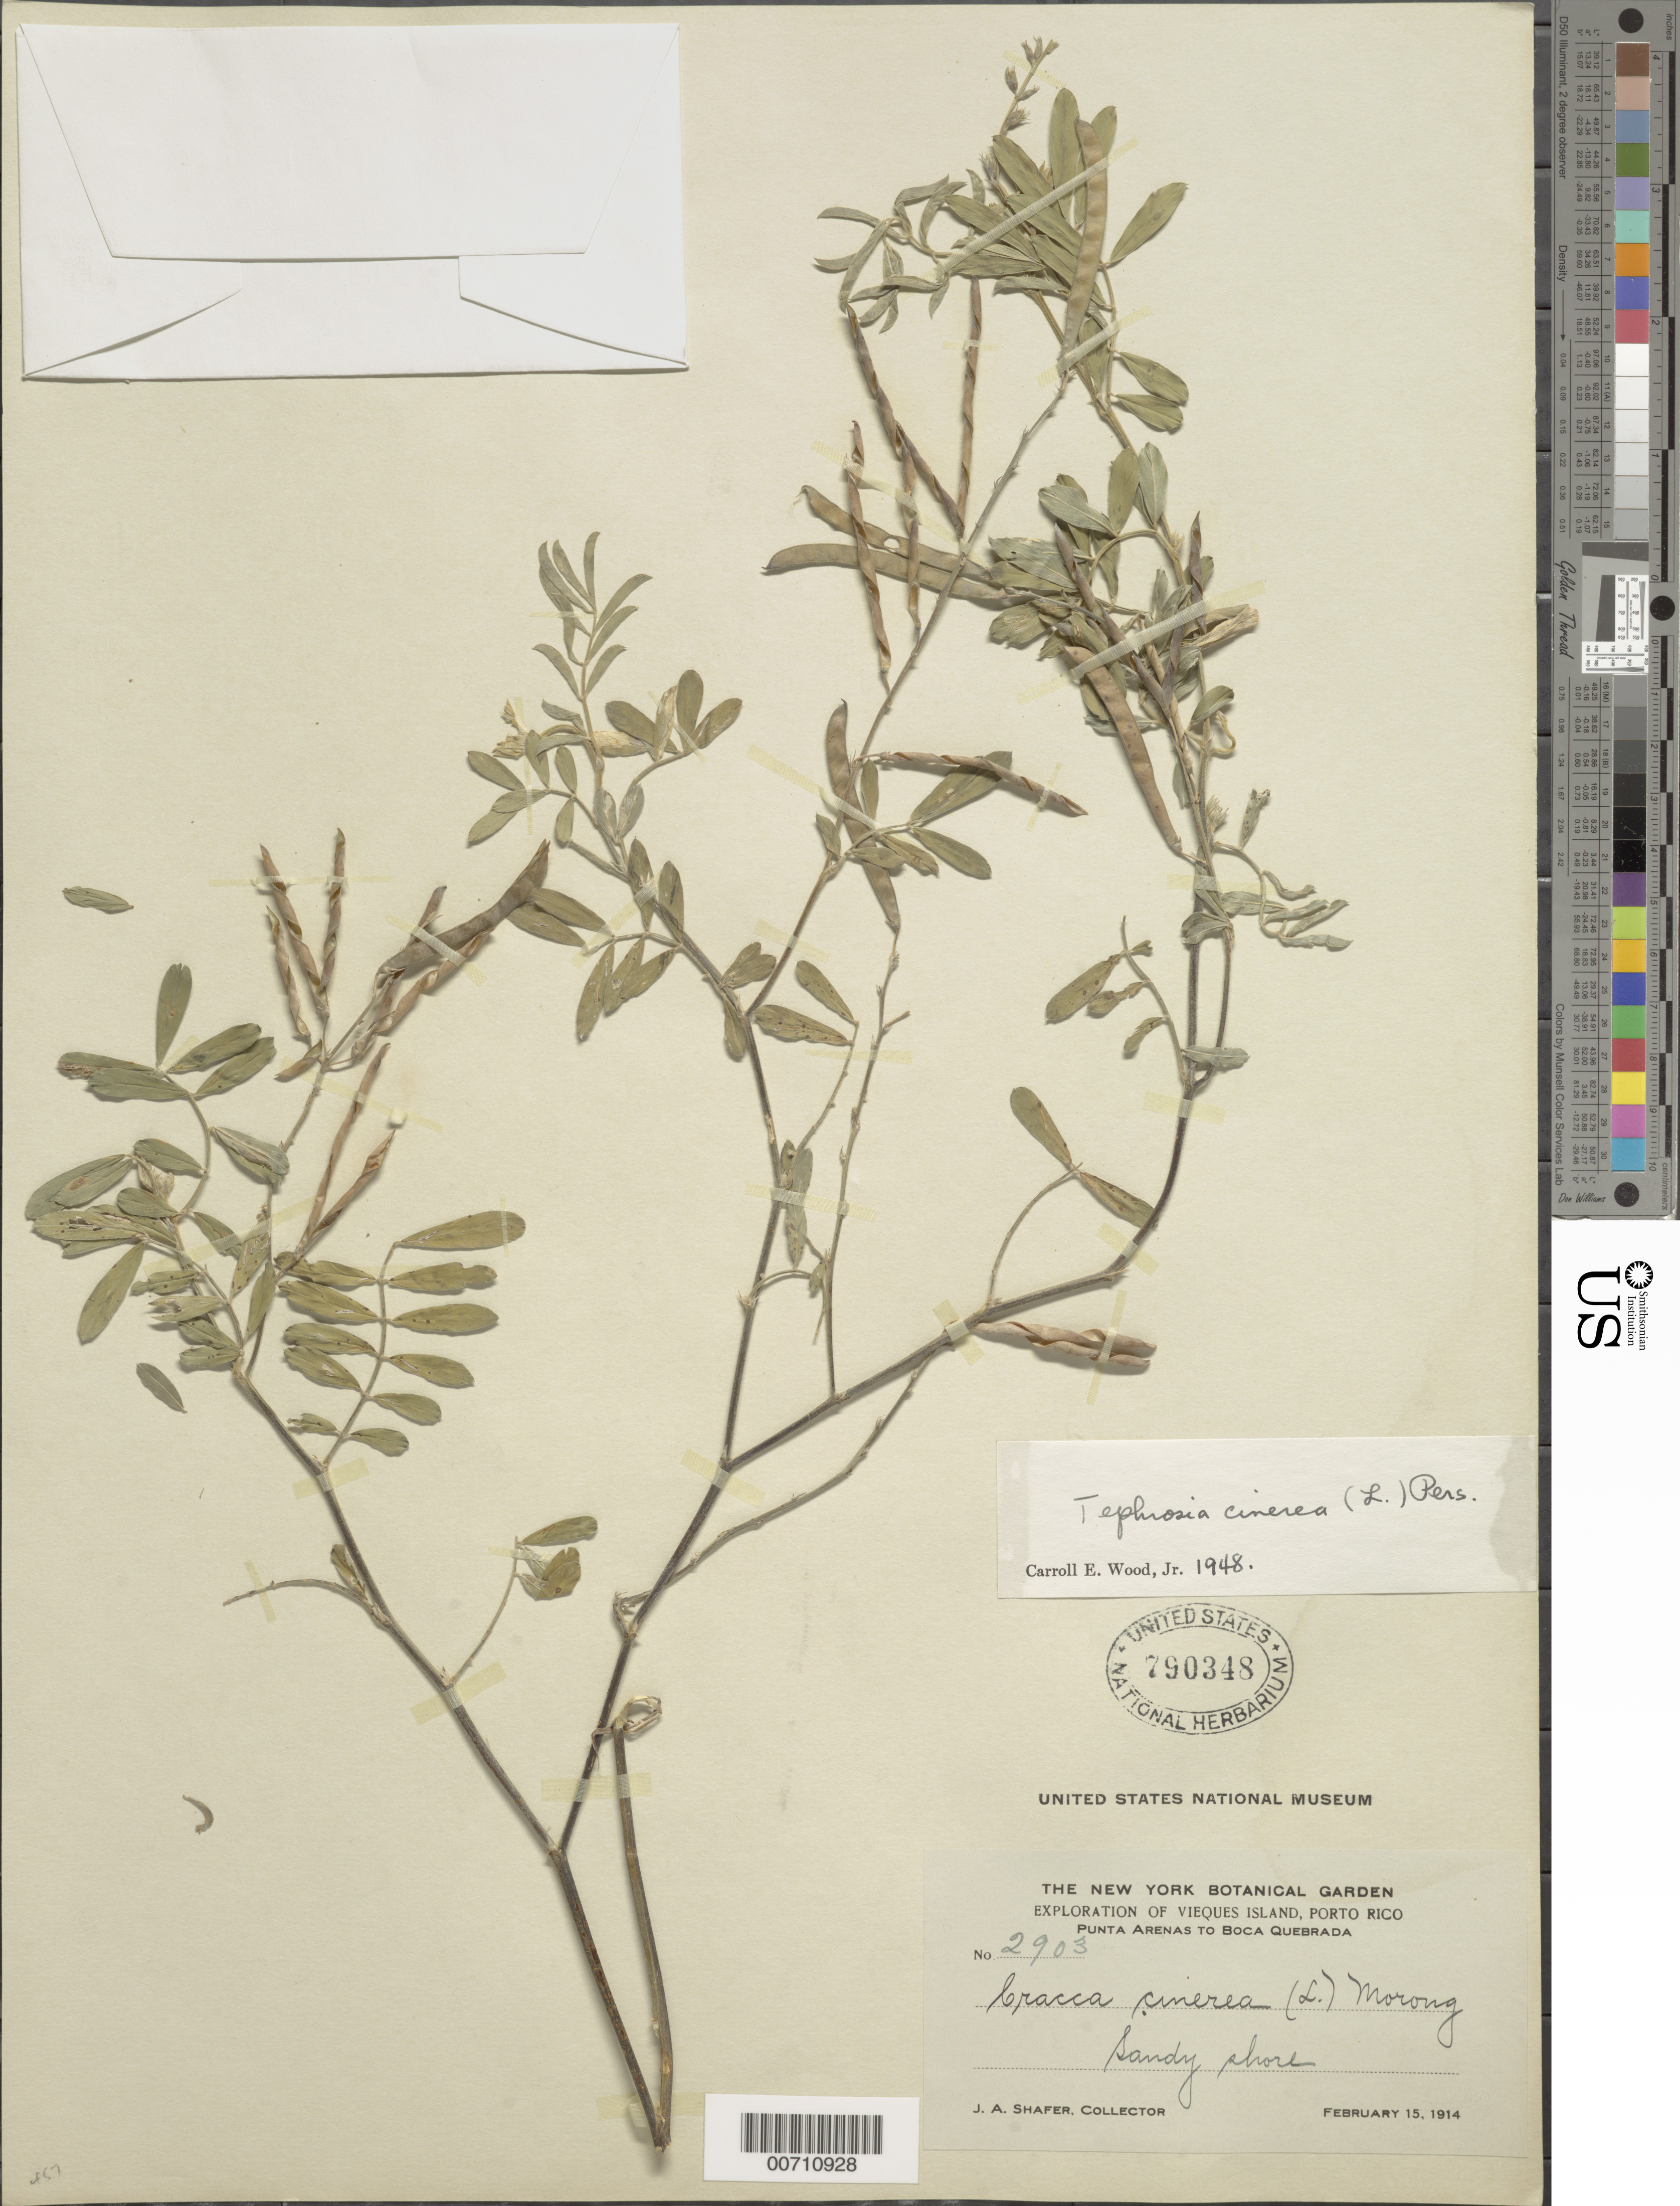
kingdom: Plantae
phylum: Tracheophyta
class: Magnoliopsida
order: Fabales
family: Fabaceae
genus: Tephrosia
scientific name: Tephrosia cinerea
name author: (L.) Pers.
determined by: Wood, C. E., Jr.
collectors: J. A. Shafer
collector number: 2903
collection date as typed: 15 Feb 1914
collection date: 1914-02-15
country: Puerto Rico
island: Vieques Island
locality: Punta Arenas to Boca Quebrada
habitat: Sandy shore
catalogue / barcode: US 790348